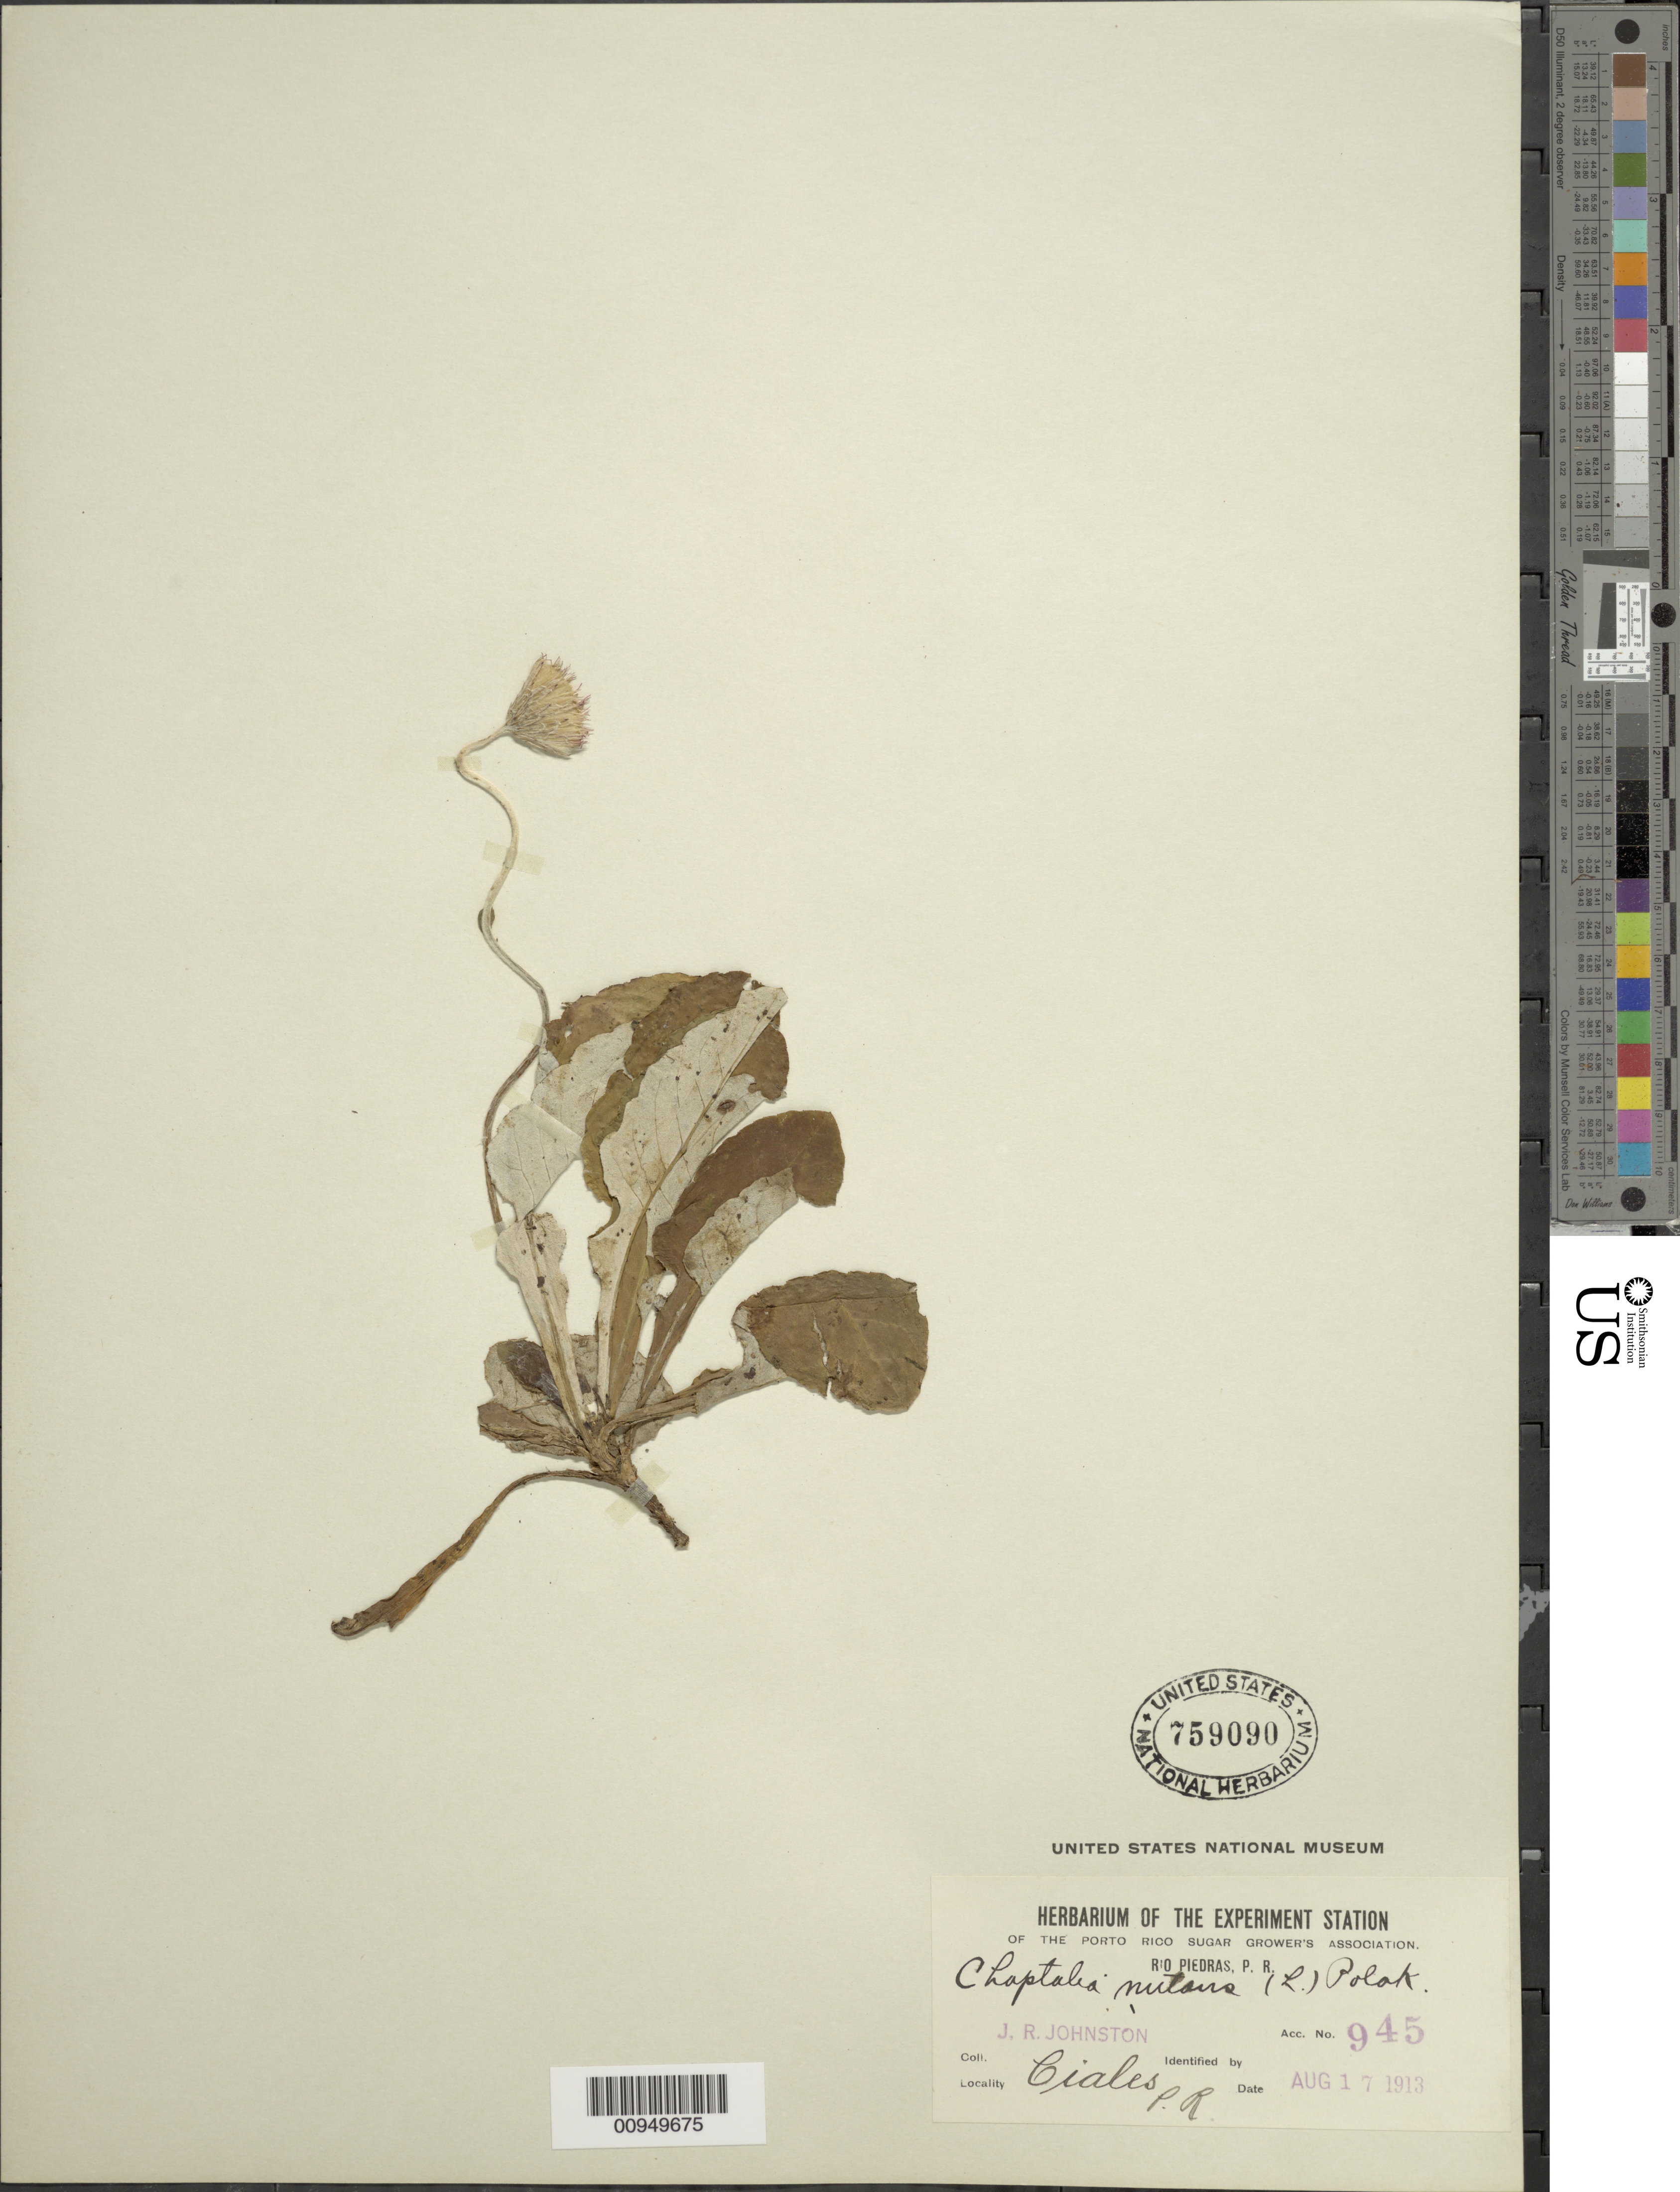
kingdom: Plantae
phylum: Tracheophyta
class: Magnoliopsida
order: Asterales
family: Asteraceae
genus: Chaptalia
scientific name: Chaptalia nutans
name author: (L.) Pol.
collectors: J. Johnston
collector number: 945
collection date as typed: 17 Aug 1913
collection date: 1913-08-17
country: Puerto Rico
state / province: San Juan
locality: Rio Piedras, Ciales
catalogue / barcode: US 759090